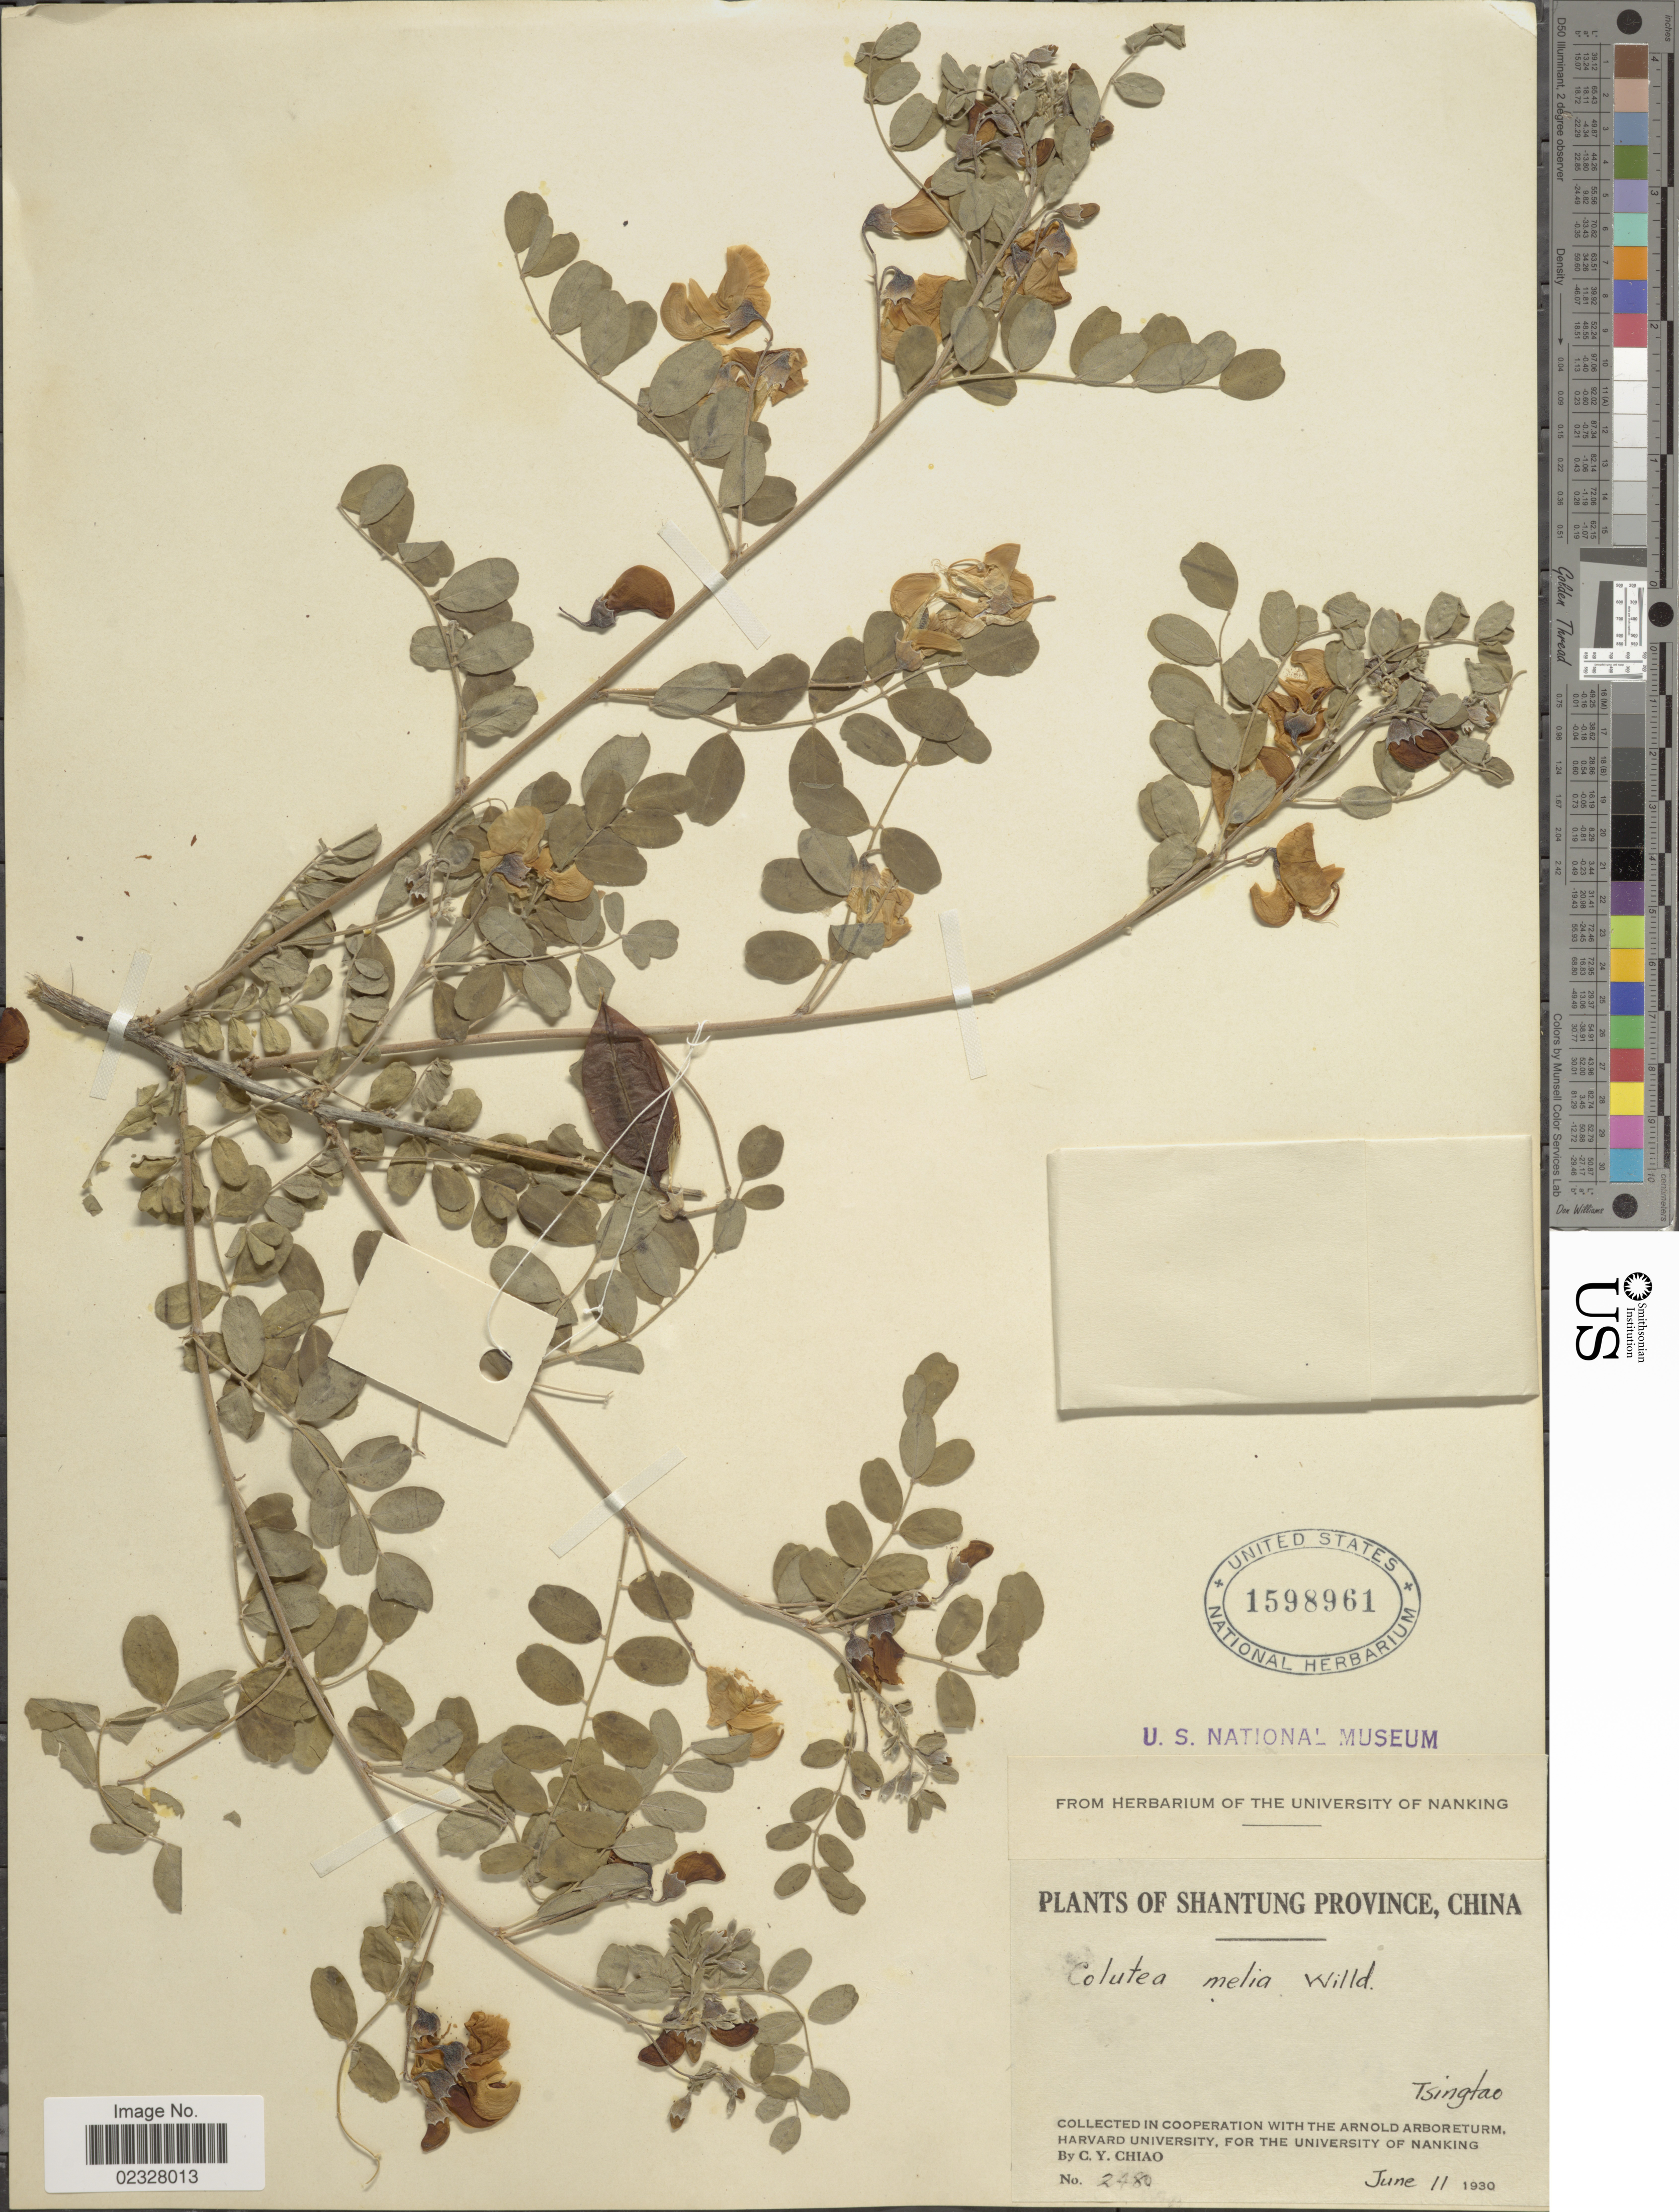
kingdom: Plantae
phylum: Tracheophyta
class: Magnoliopsida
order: Fabales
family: Fabaceae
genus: Colutea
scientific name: Colutea media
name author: Willd.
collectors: C. Y. Chiao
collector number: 2480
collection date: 1930-06-11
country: China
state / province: Shandong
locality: Shantung Province, First Park, Tsingtao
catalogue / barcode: US 1598961